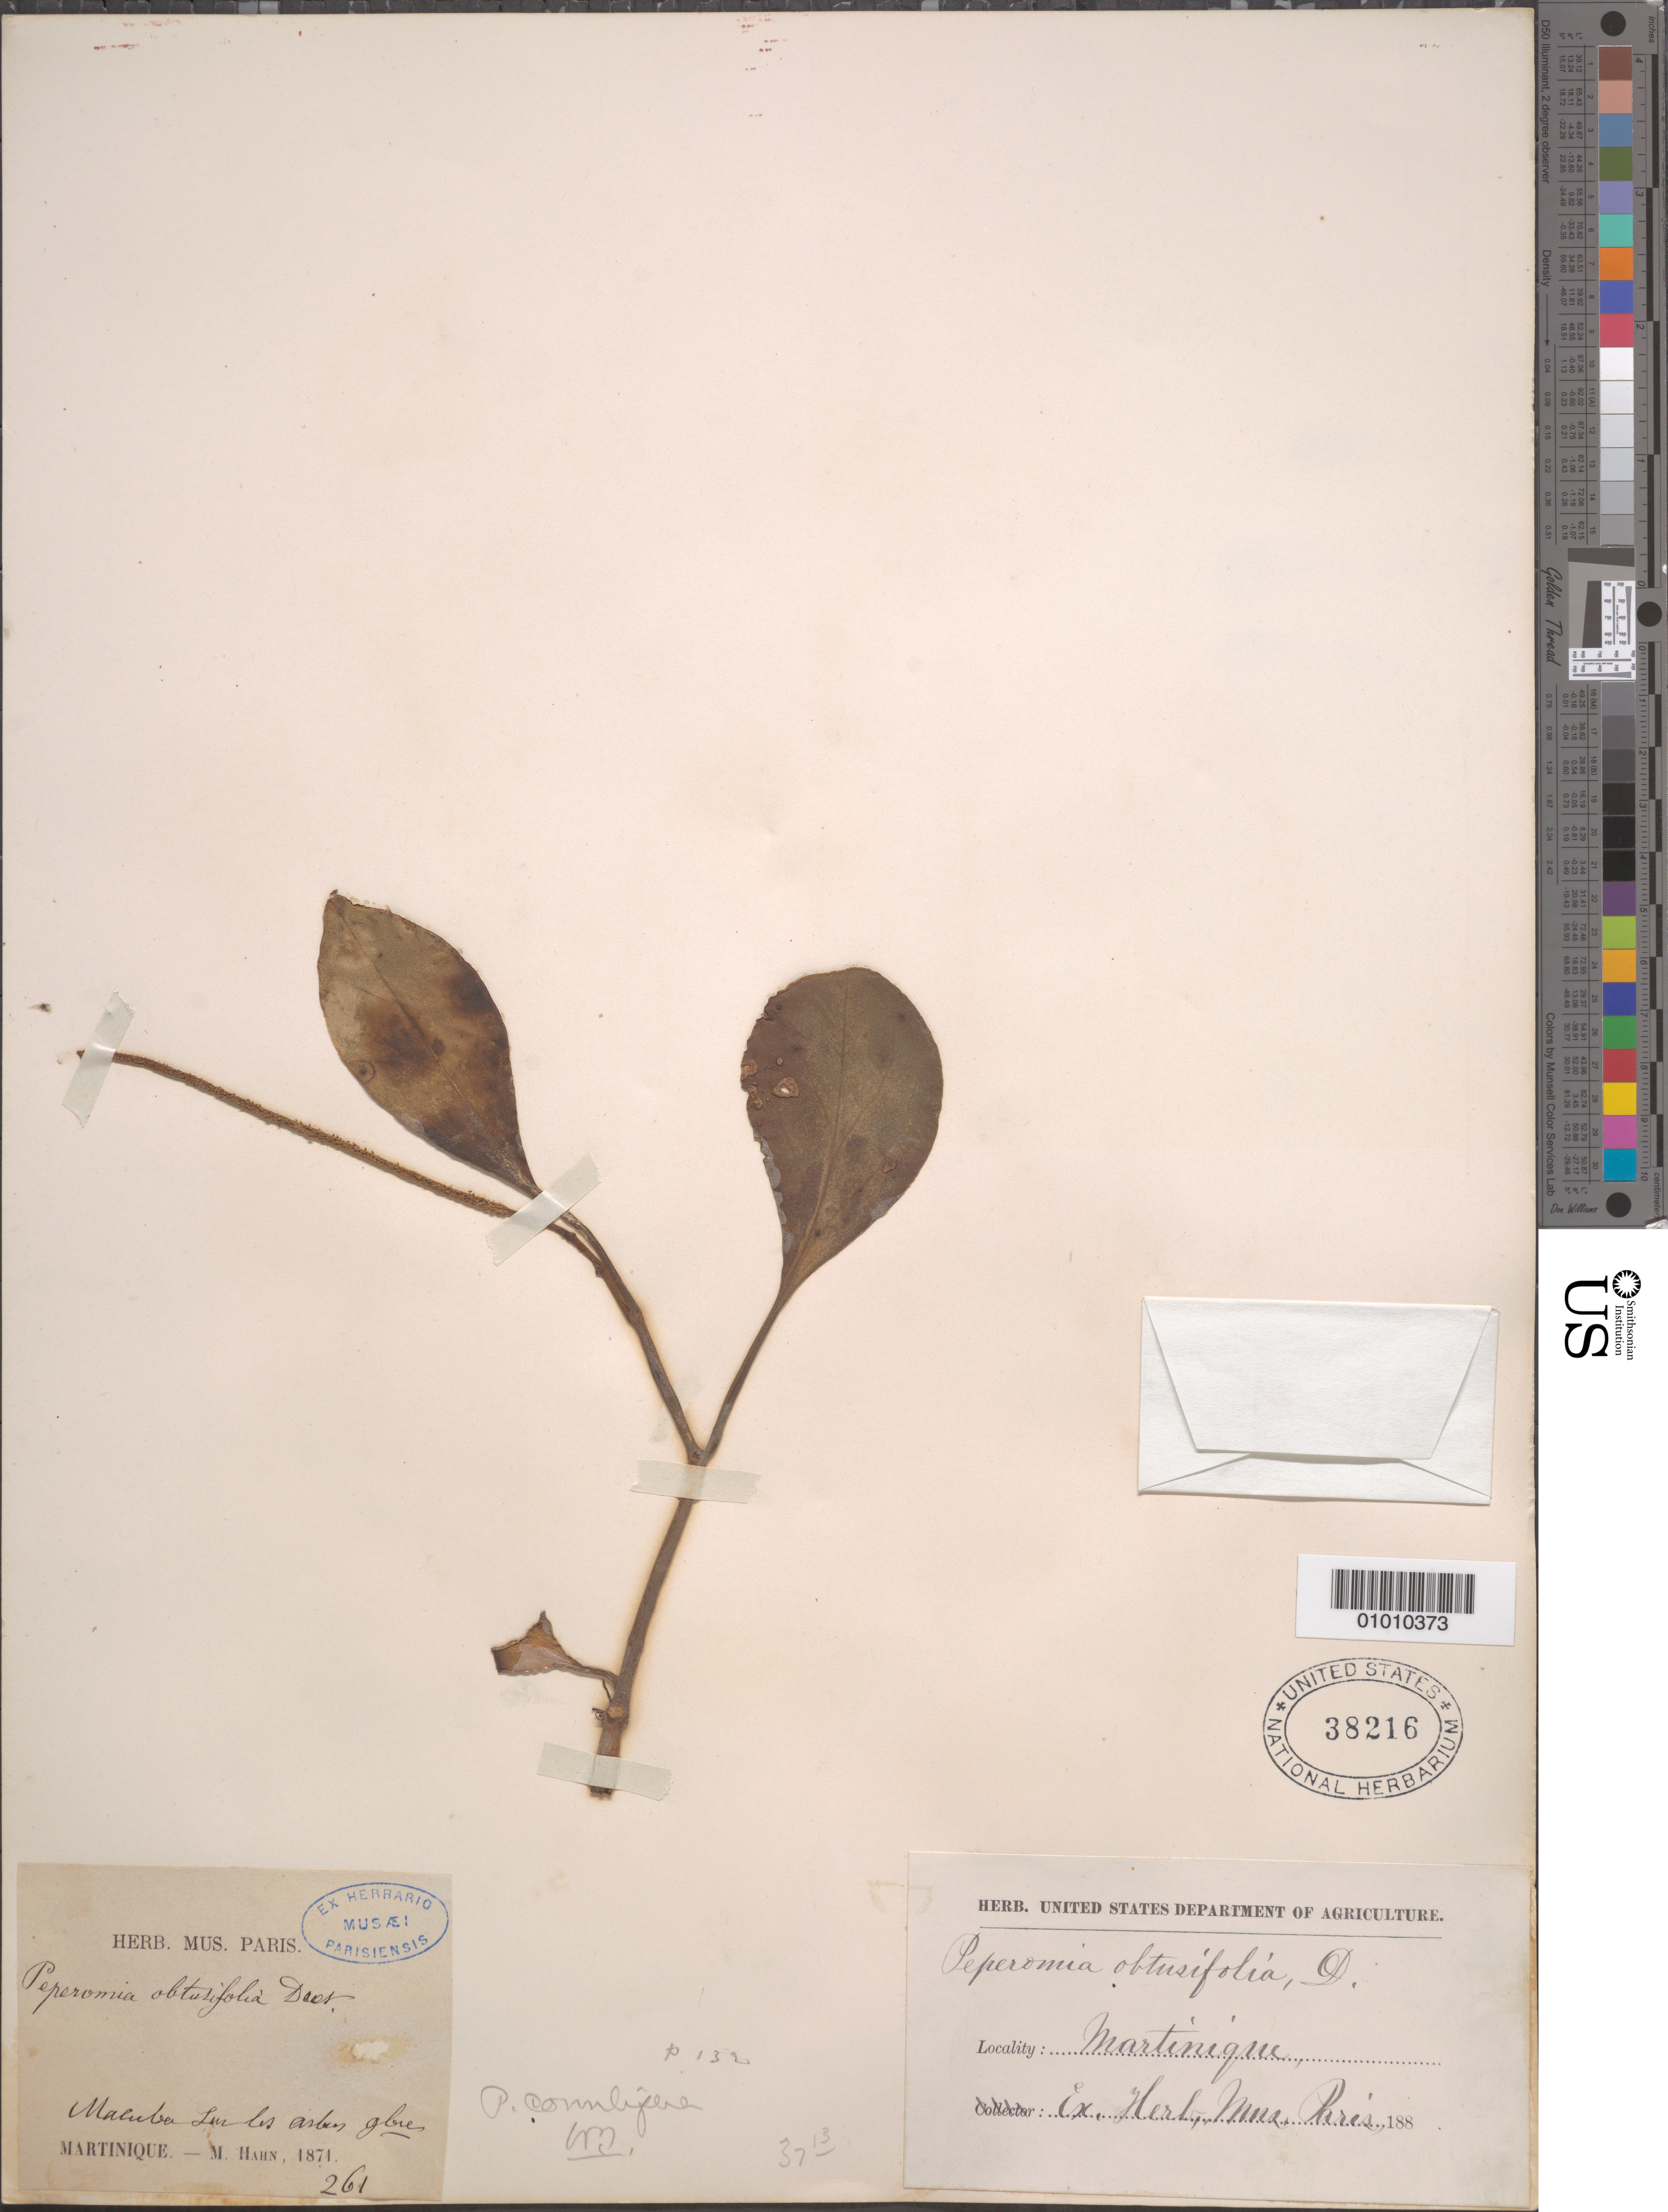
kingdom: Plantae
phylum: Tracheophyta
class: Magnoliopsida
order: Piperales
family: Piperaceae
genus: Peperomia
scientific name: Peperomia obtusifolia var. obtusifolia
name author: (L.) A. Dietr.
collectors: M. Hahn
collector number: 261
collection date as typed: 1871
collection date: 1871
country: Martinique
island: Martinique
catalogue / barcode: US 38216